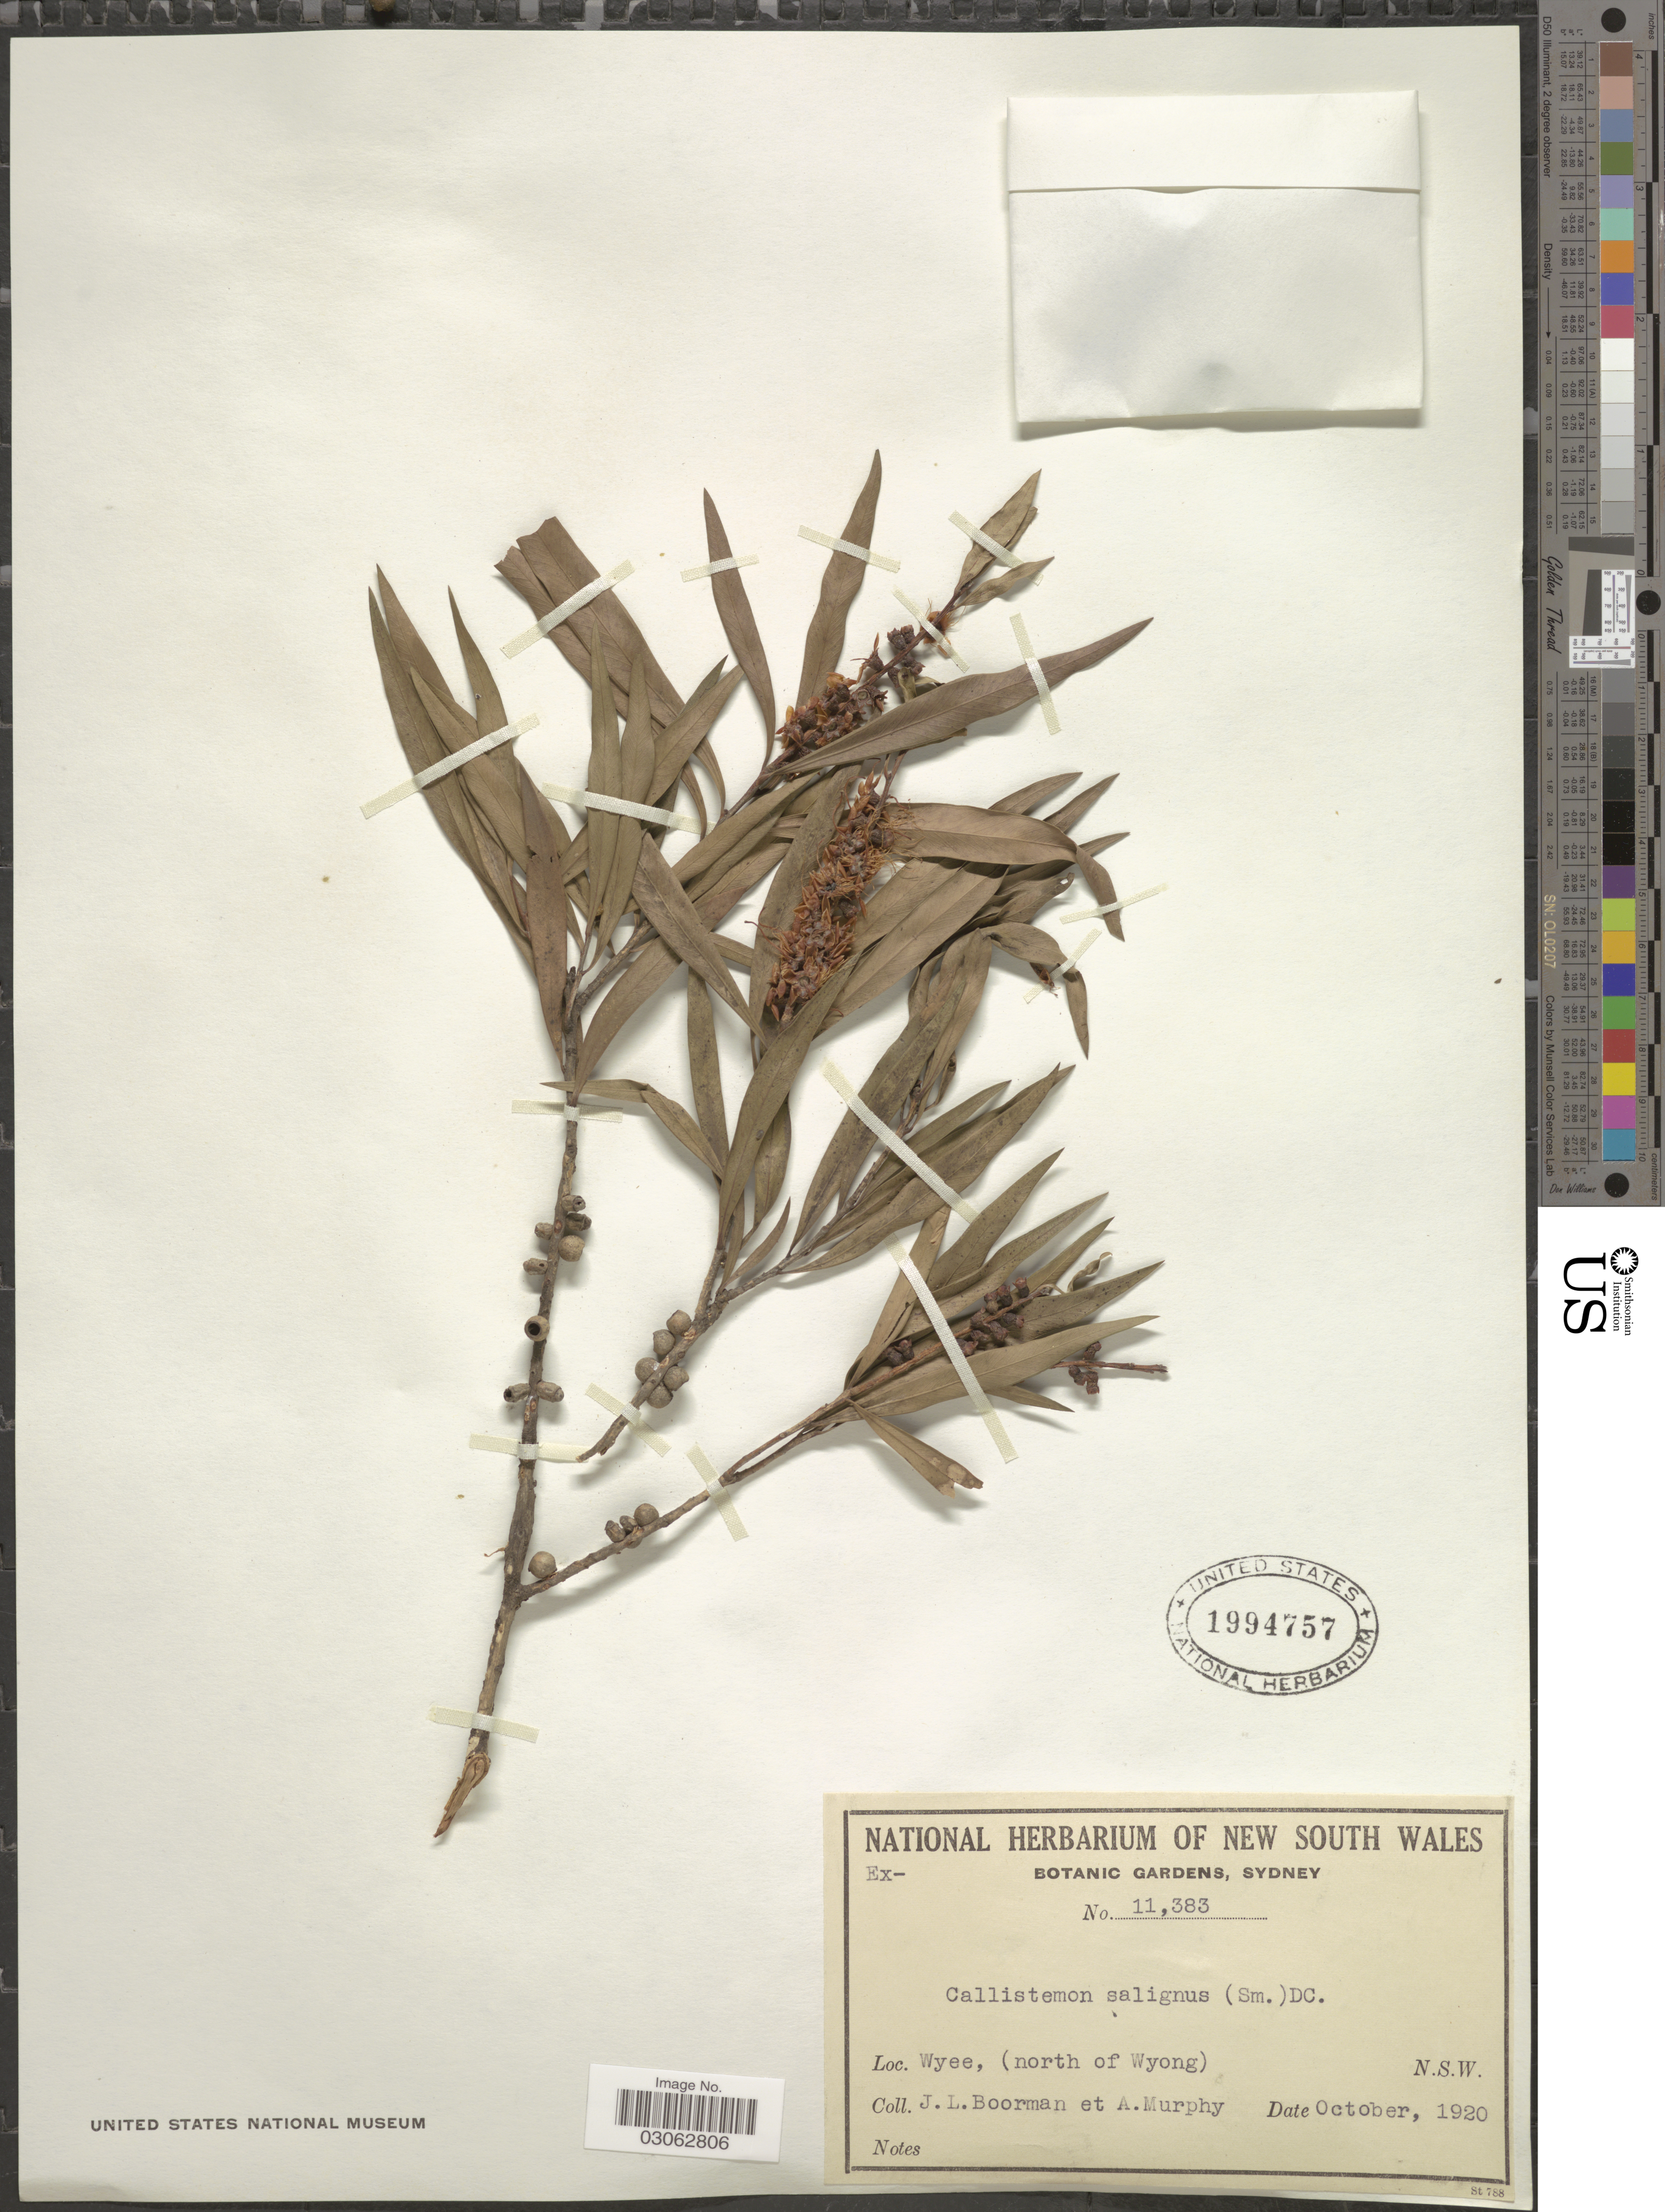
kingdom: Plantae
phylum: Tracheophyta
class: Magnoliopsida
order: Myrtales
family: Myrtaceae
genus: Callistemon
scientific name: Callistemon salignus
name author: (Sm.) Colvill ex Sweet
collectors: J. Boorman & A. Murphy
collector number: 11383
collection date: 1920-10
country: Australia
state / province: New South Wales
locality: Wyee, (north of Wyong)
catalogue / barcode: US 1994757